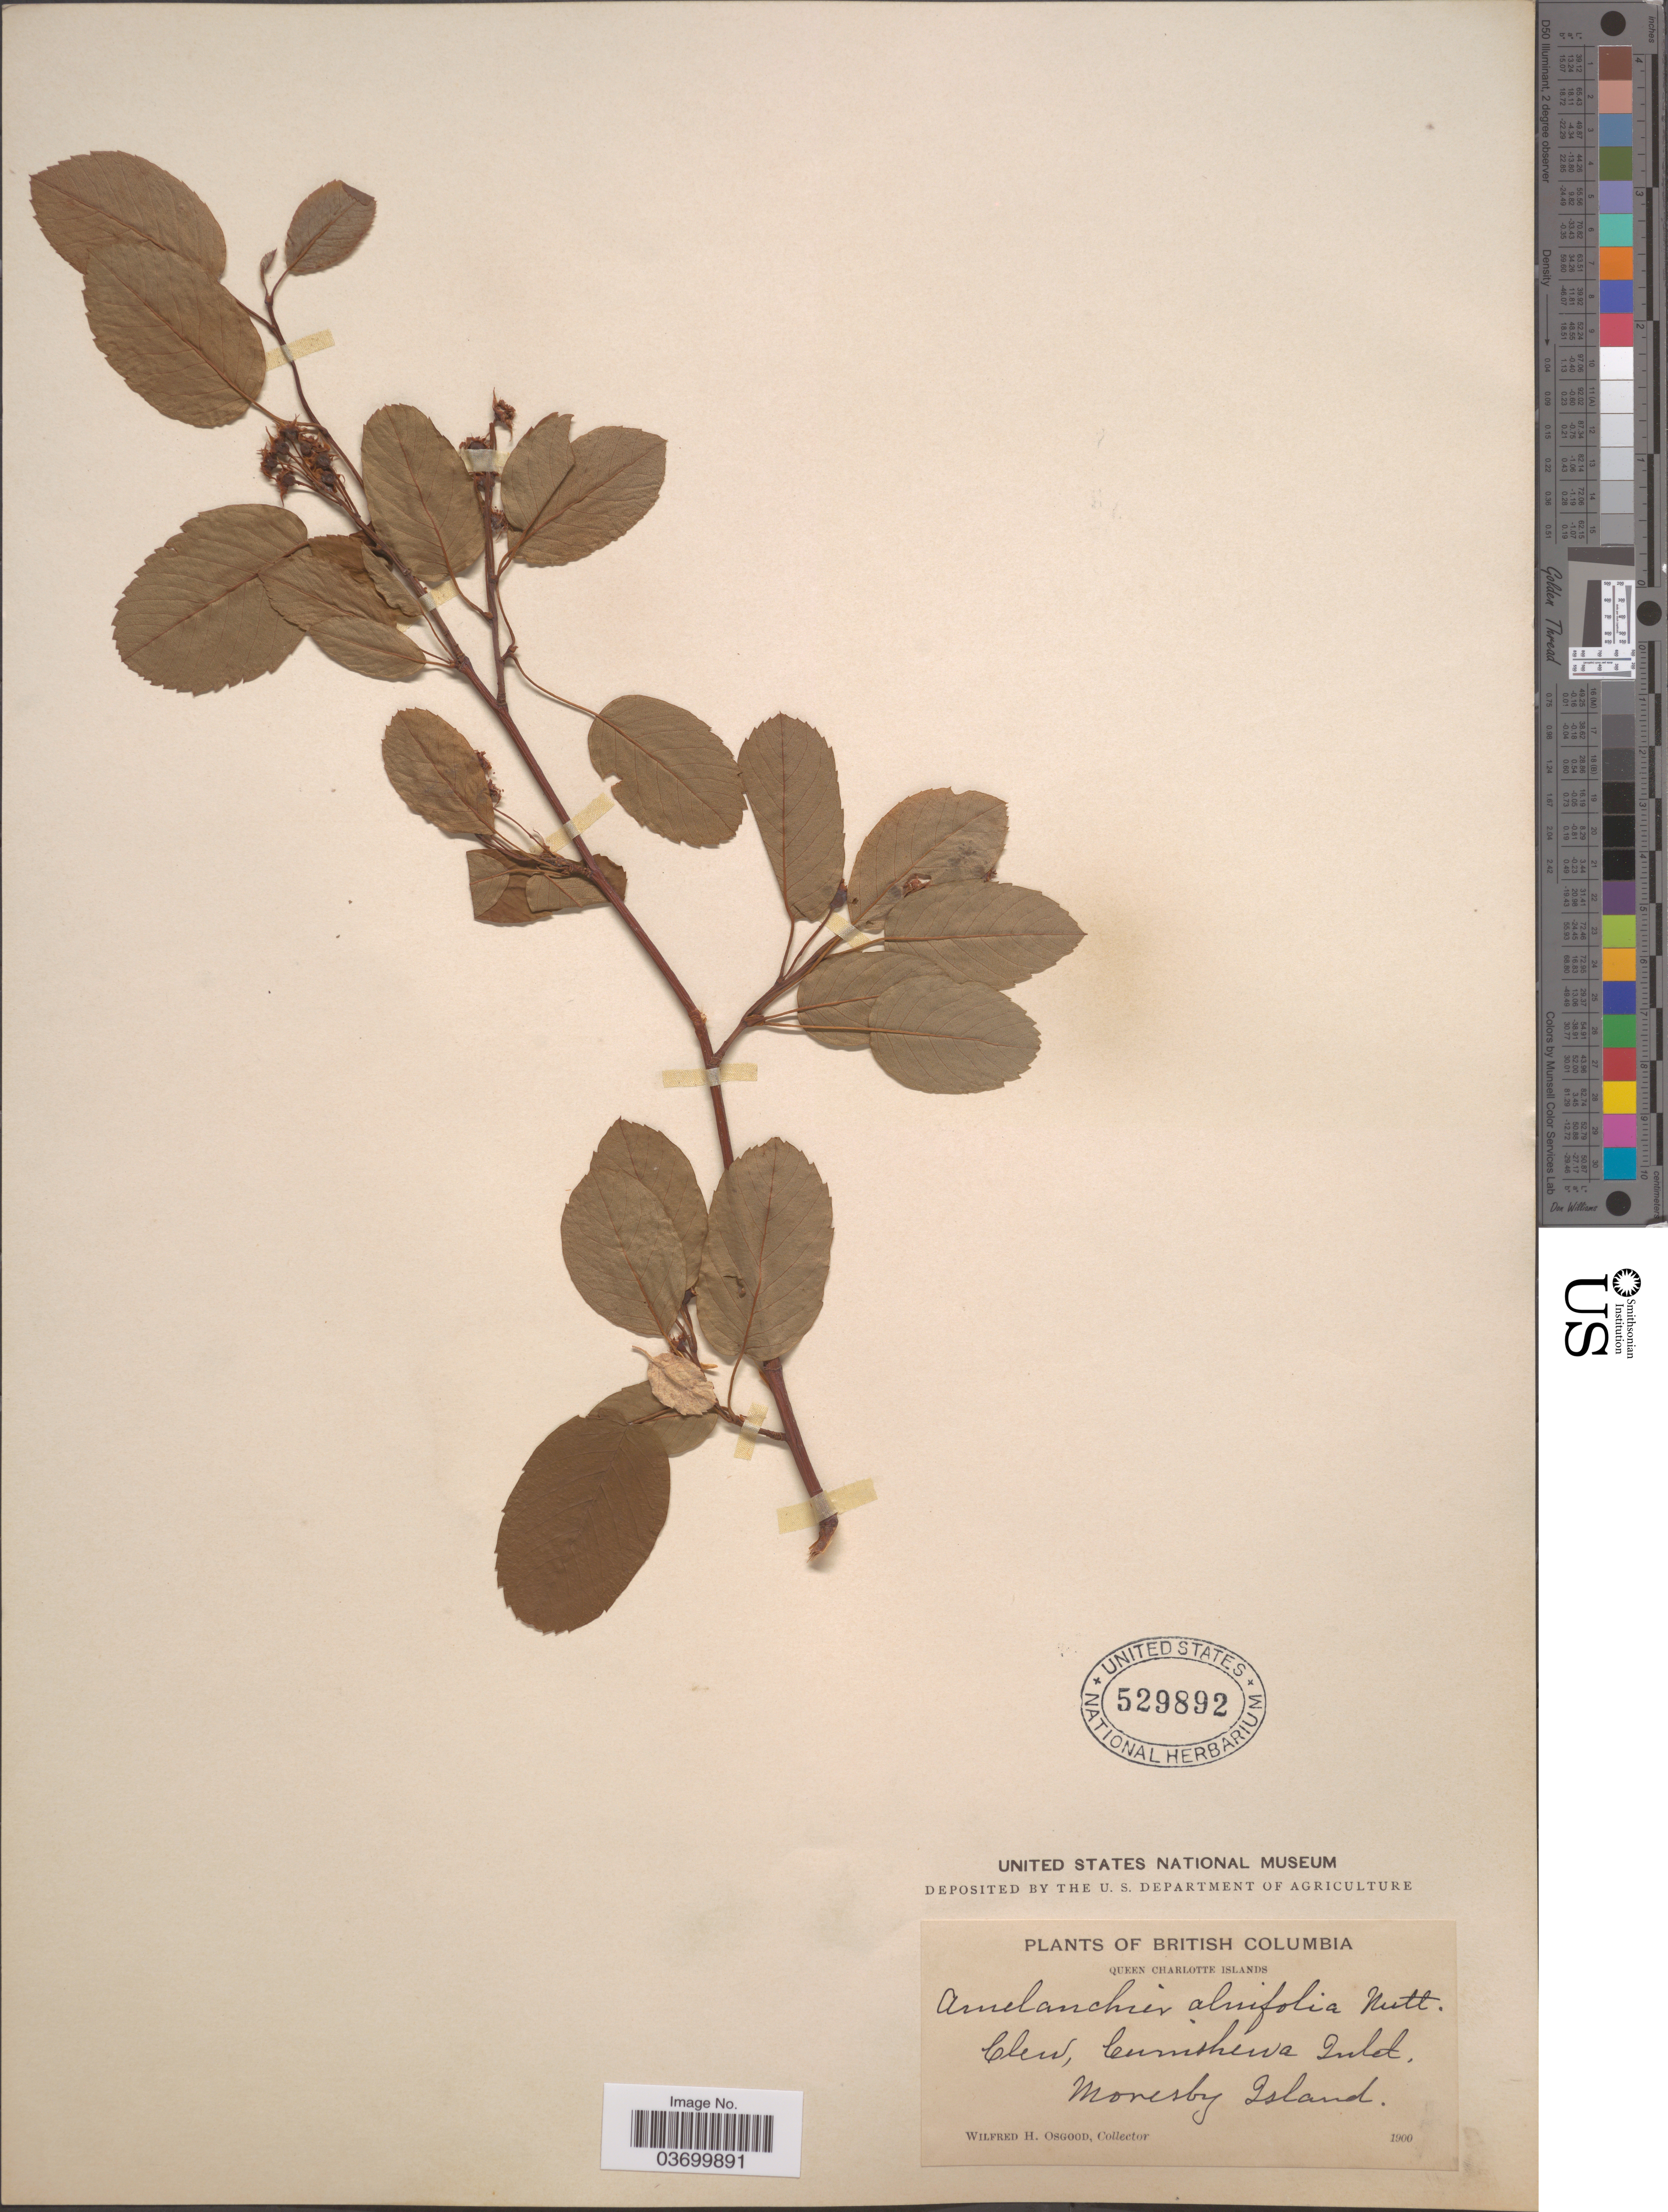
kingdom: Plantae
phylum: Tracheophyta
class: Magnoliopsida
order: Rosales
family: Rosaceae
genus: Amelanchier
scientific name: Amelanchier alnifolia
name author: (Nutt.) Nutt. ex M. Roem.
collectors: W. Osgood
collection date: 1900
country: Canada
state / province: British Columbia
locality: Queen Charlotte Islands. Clew, Cumshewa Inlet. Moresby Island.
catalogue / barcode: US 529892